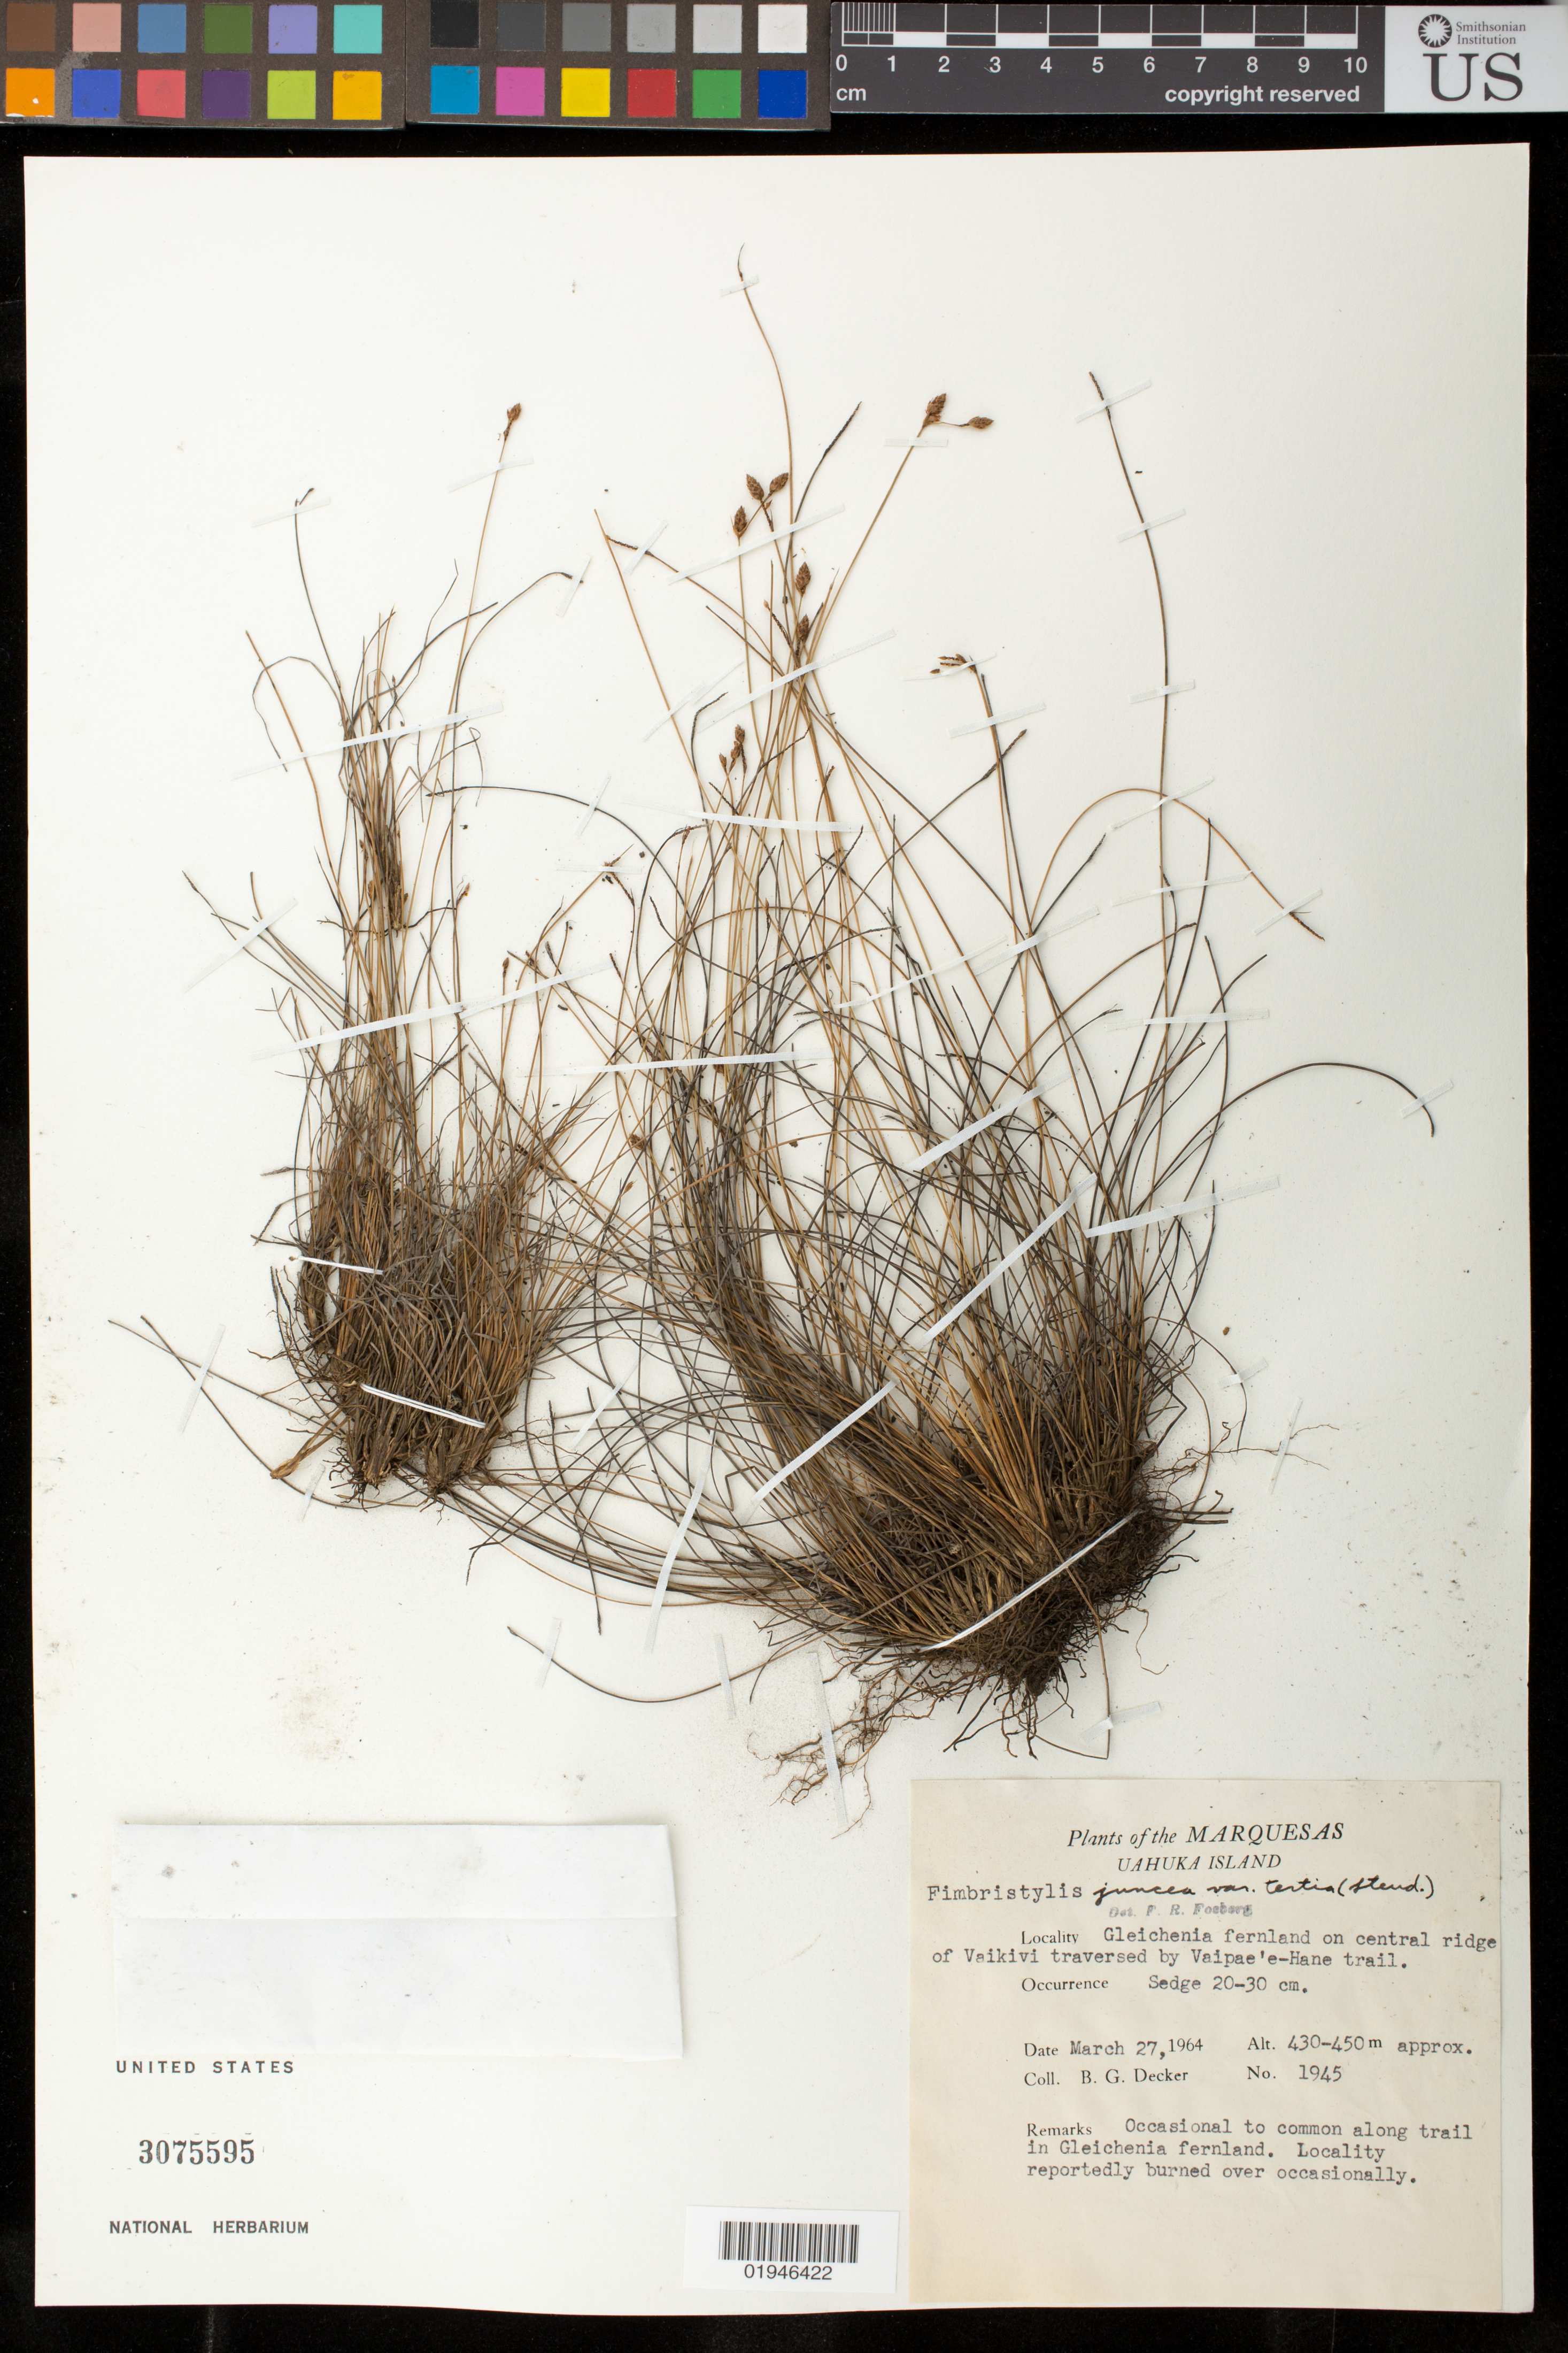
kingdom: Plantae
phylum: Tracheophyta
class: Liliopsida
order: Poales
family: Cyperaceae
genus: Fimbristylis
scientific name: Fimbristylis juncea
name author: (G. Forst.) Br. ex Roem. & Schult.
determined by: Wagner, W. L., (BOT), Smithsonian Institution - National Museum of Natural History (UNITED STATES)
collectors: B. G. Decker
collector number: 1945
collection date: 1964-03-27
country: French Polynesia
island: Ua Huka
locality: Vaikivi, on central ridge, traversed by Vaipae'e-Hane Trail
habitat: Gleichenia fernland, occasional to common along trail, locality burned over occasionally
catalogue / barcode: US 3075595